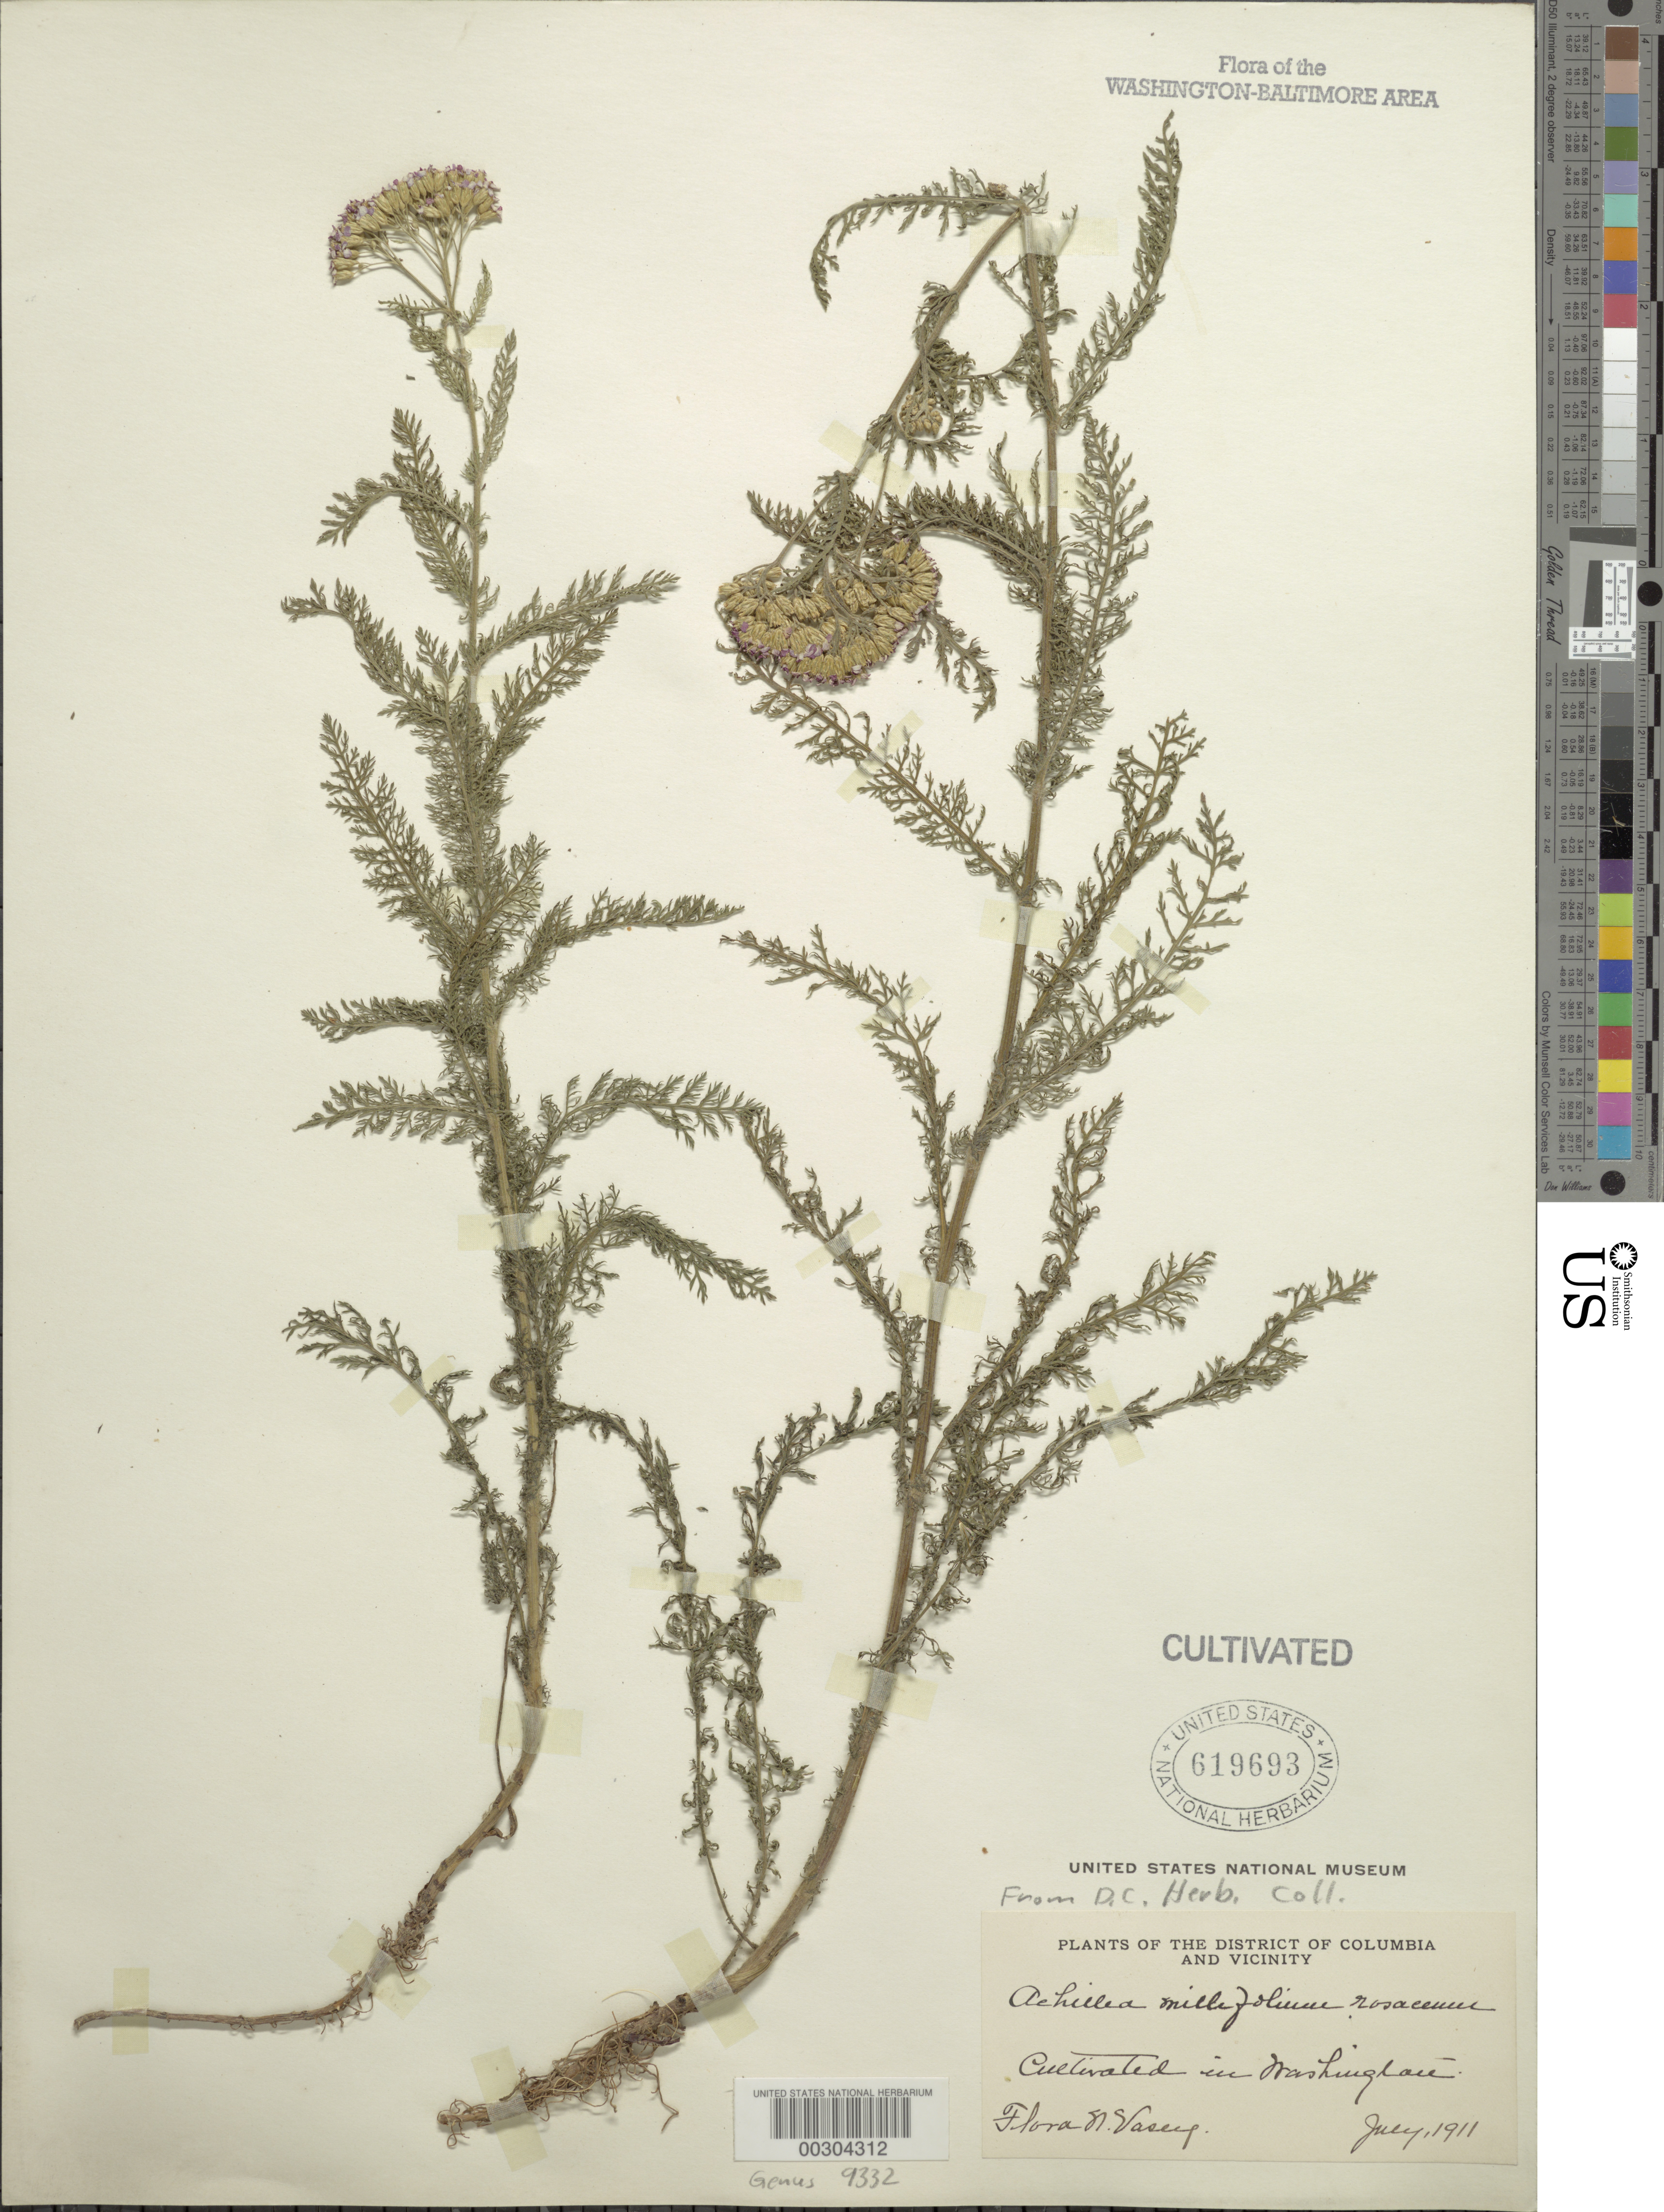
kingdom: Plantae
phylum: Tracheophyta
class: Magnoliopsida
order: Asterales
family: Asteraceae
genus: Achillea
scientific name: Achillea millefolium 'Rosaceum'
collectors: F. N. Vasey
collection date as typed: Jul 1911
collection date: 1911-07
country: United States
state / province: District of Columbia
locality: Washington DC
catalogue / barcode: US 619693